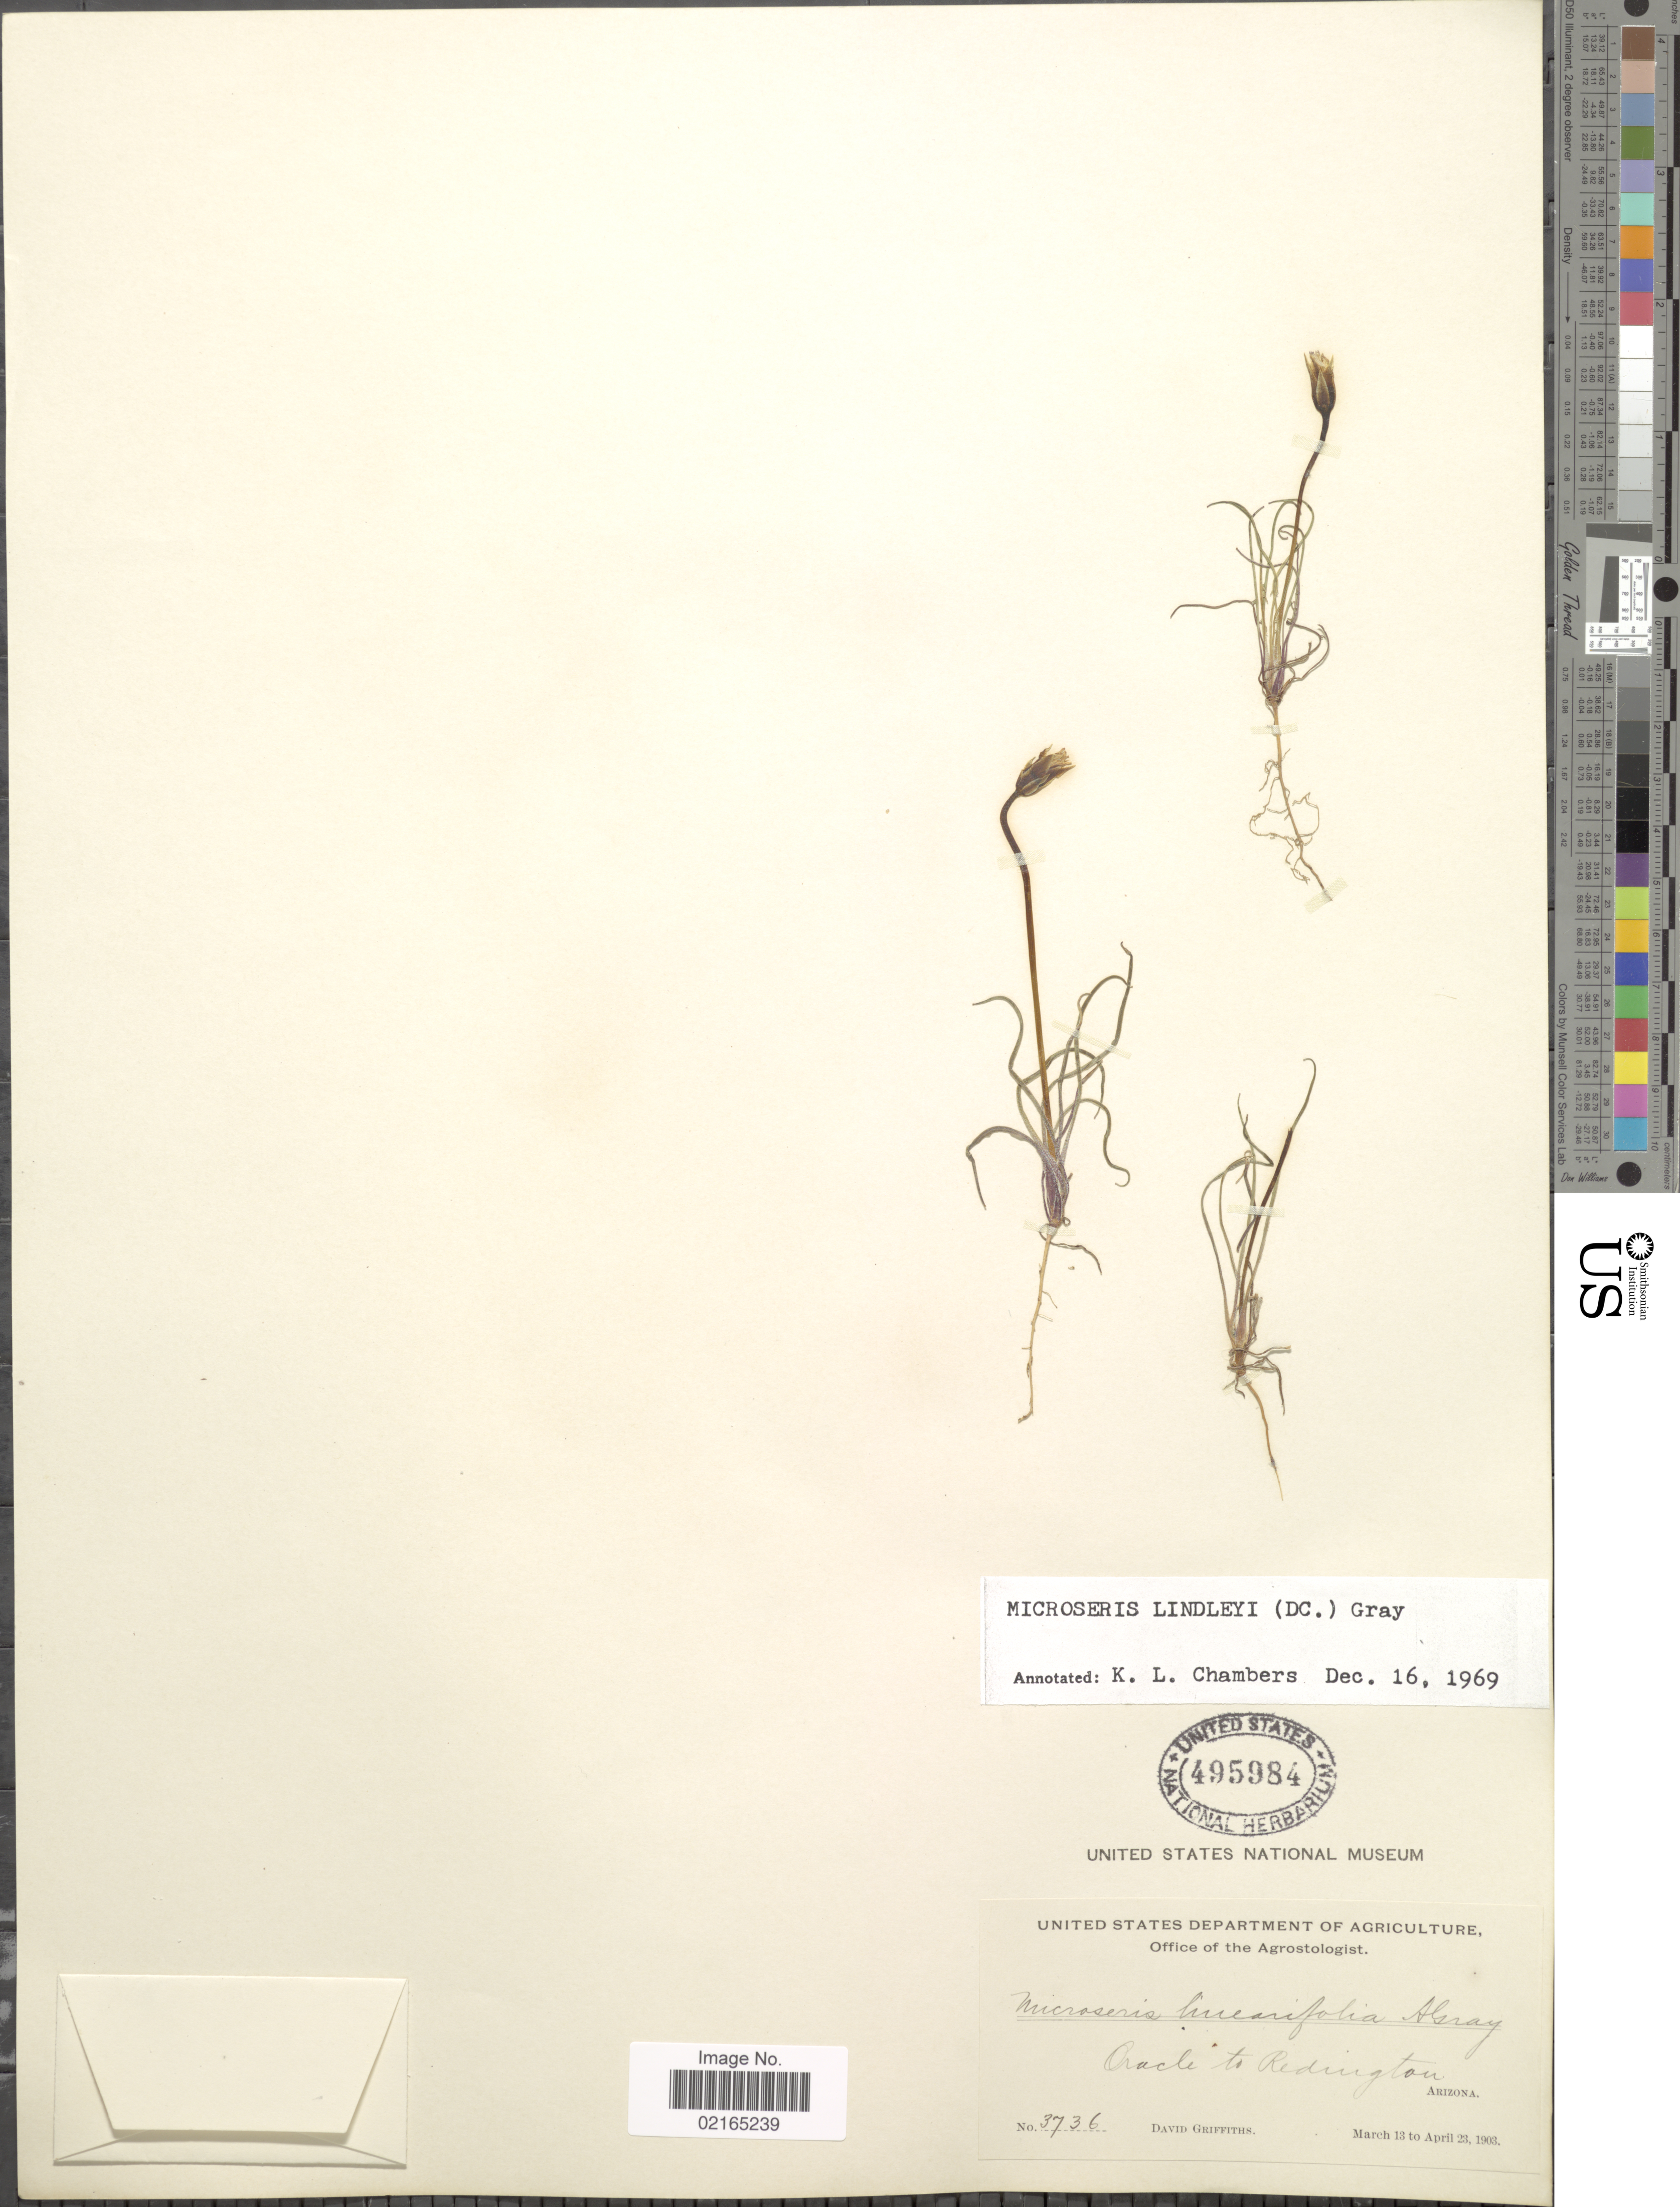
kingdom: Plantae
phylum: Tracheophyta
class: Magnoliopsida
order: Asterales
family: Asteraceae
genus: Uropappus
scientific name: Uropappus lindleyi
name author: (DC.) Nutt.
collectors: D. Griffiths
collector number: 3736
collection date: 1903-03-31/1903-04-23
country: United States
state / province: Arizona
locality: Oracle to Redington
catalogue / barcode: US 495984